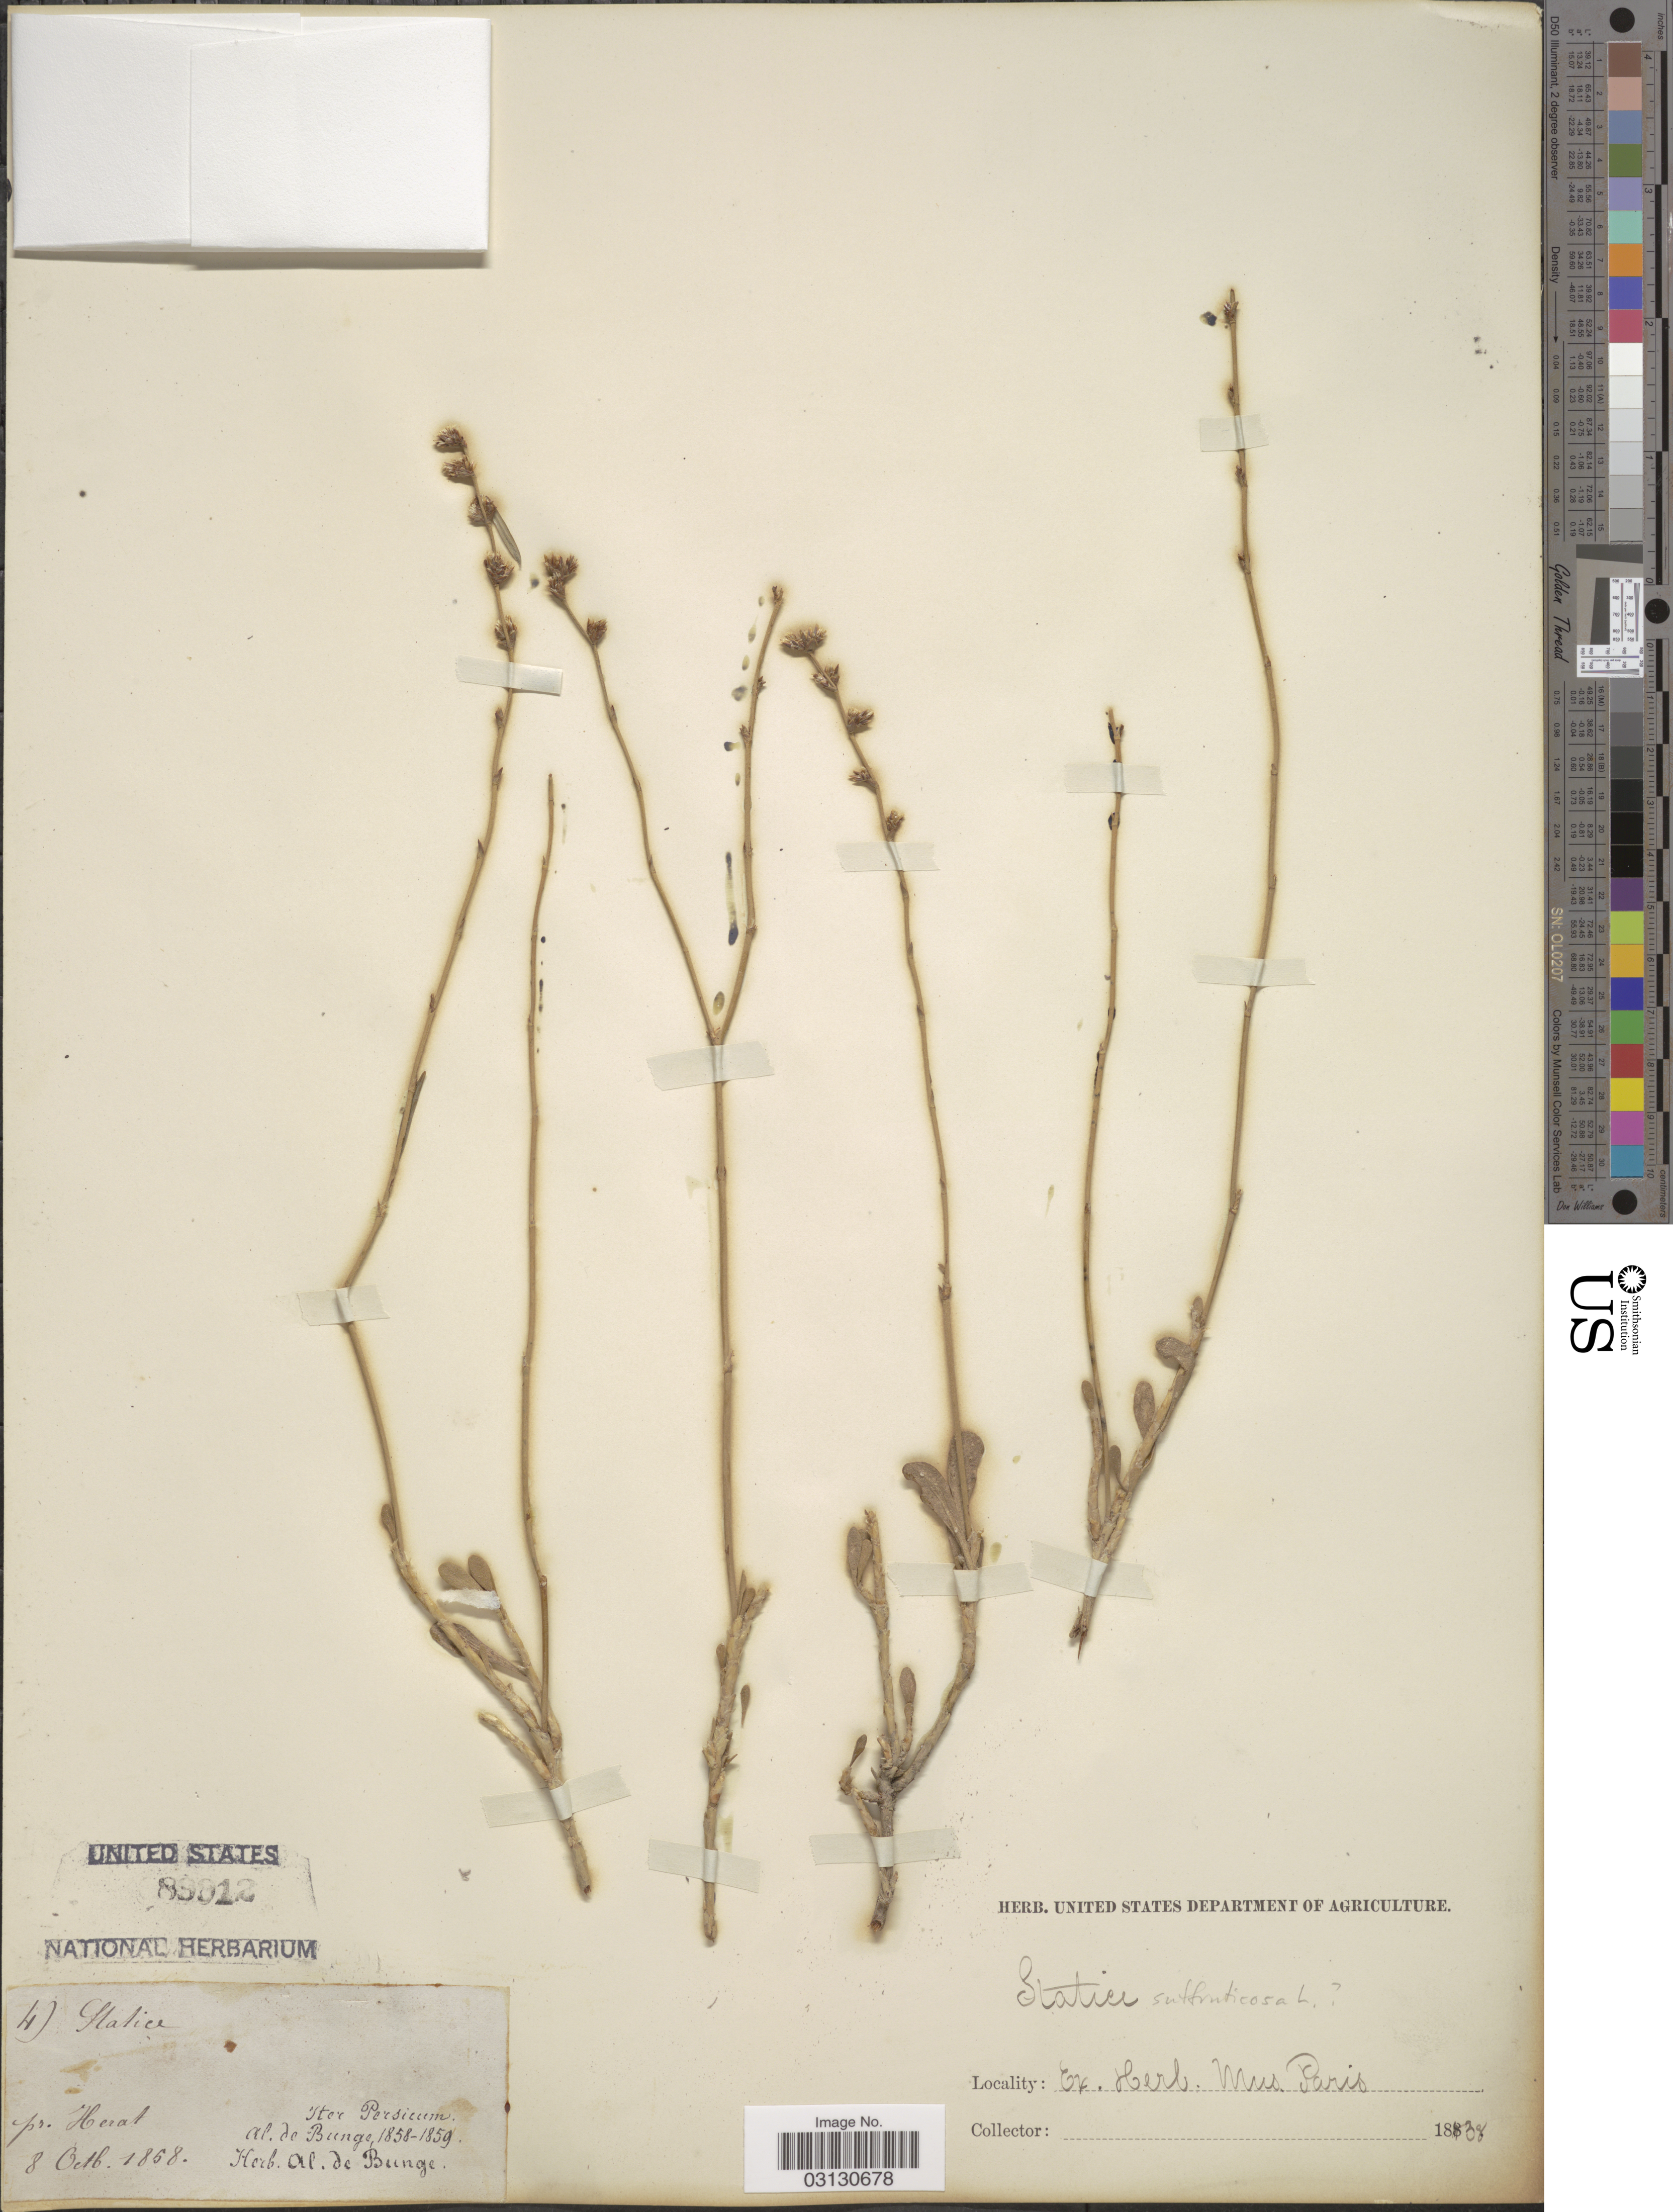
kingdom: Plantae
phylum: Tracheophyta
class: Magnoliopsida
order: Caryophyllales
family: Plumbaginaceae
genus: Limonium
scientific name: Limonium suffruticosum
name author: (L.) Kuntze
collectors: A. de Bunge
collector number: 4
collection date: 1858-10-08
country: Afghanistan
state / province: Herat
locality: Pr. Herat.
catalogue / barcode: US 89912